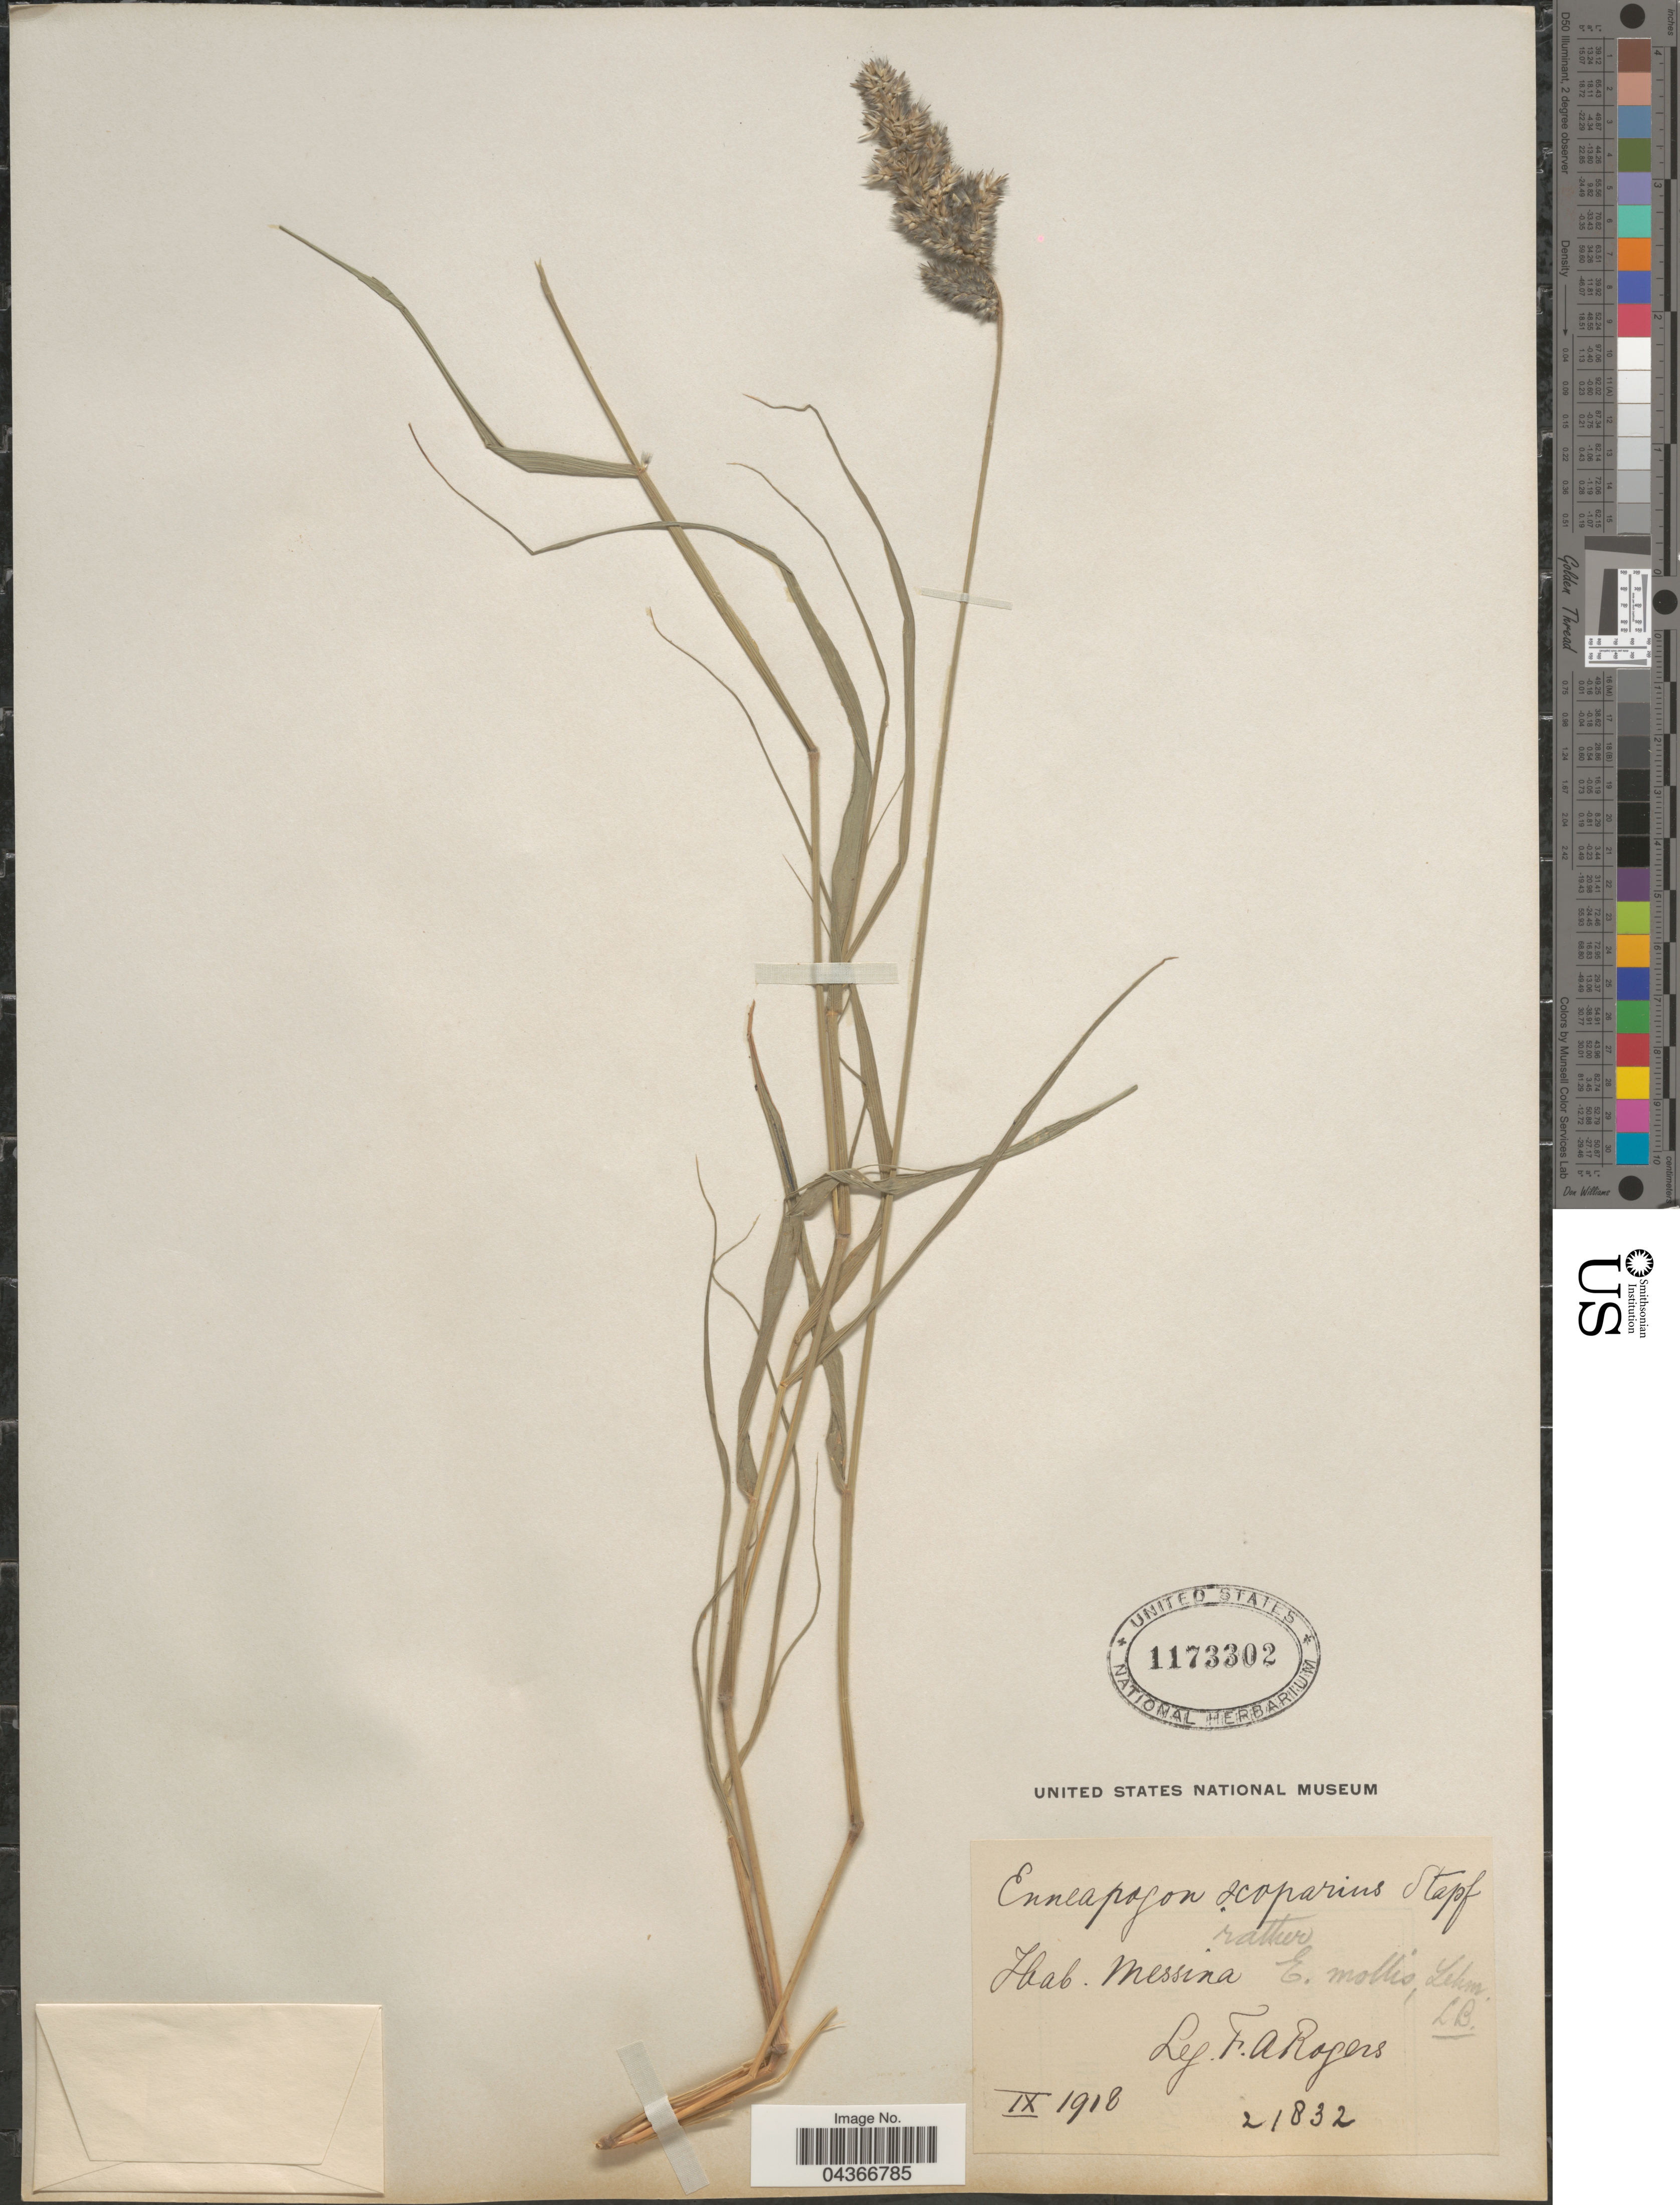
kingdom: Plantae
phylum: Tracheophyta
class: Liliopsida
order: Poales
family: Poaceae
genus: Enneapogon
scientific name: Enneapogon cenchroides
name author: (Licht. ex Roem. & Schult.) C.E. Hubb.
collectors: F. A. Rogers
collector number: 21832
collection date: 1918-09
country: South Africa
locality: Ibab [interpreted]. Messina.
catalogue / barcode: US 1173302